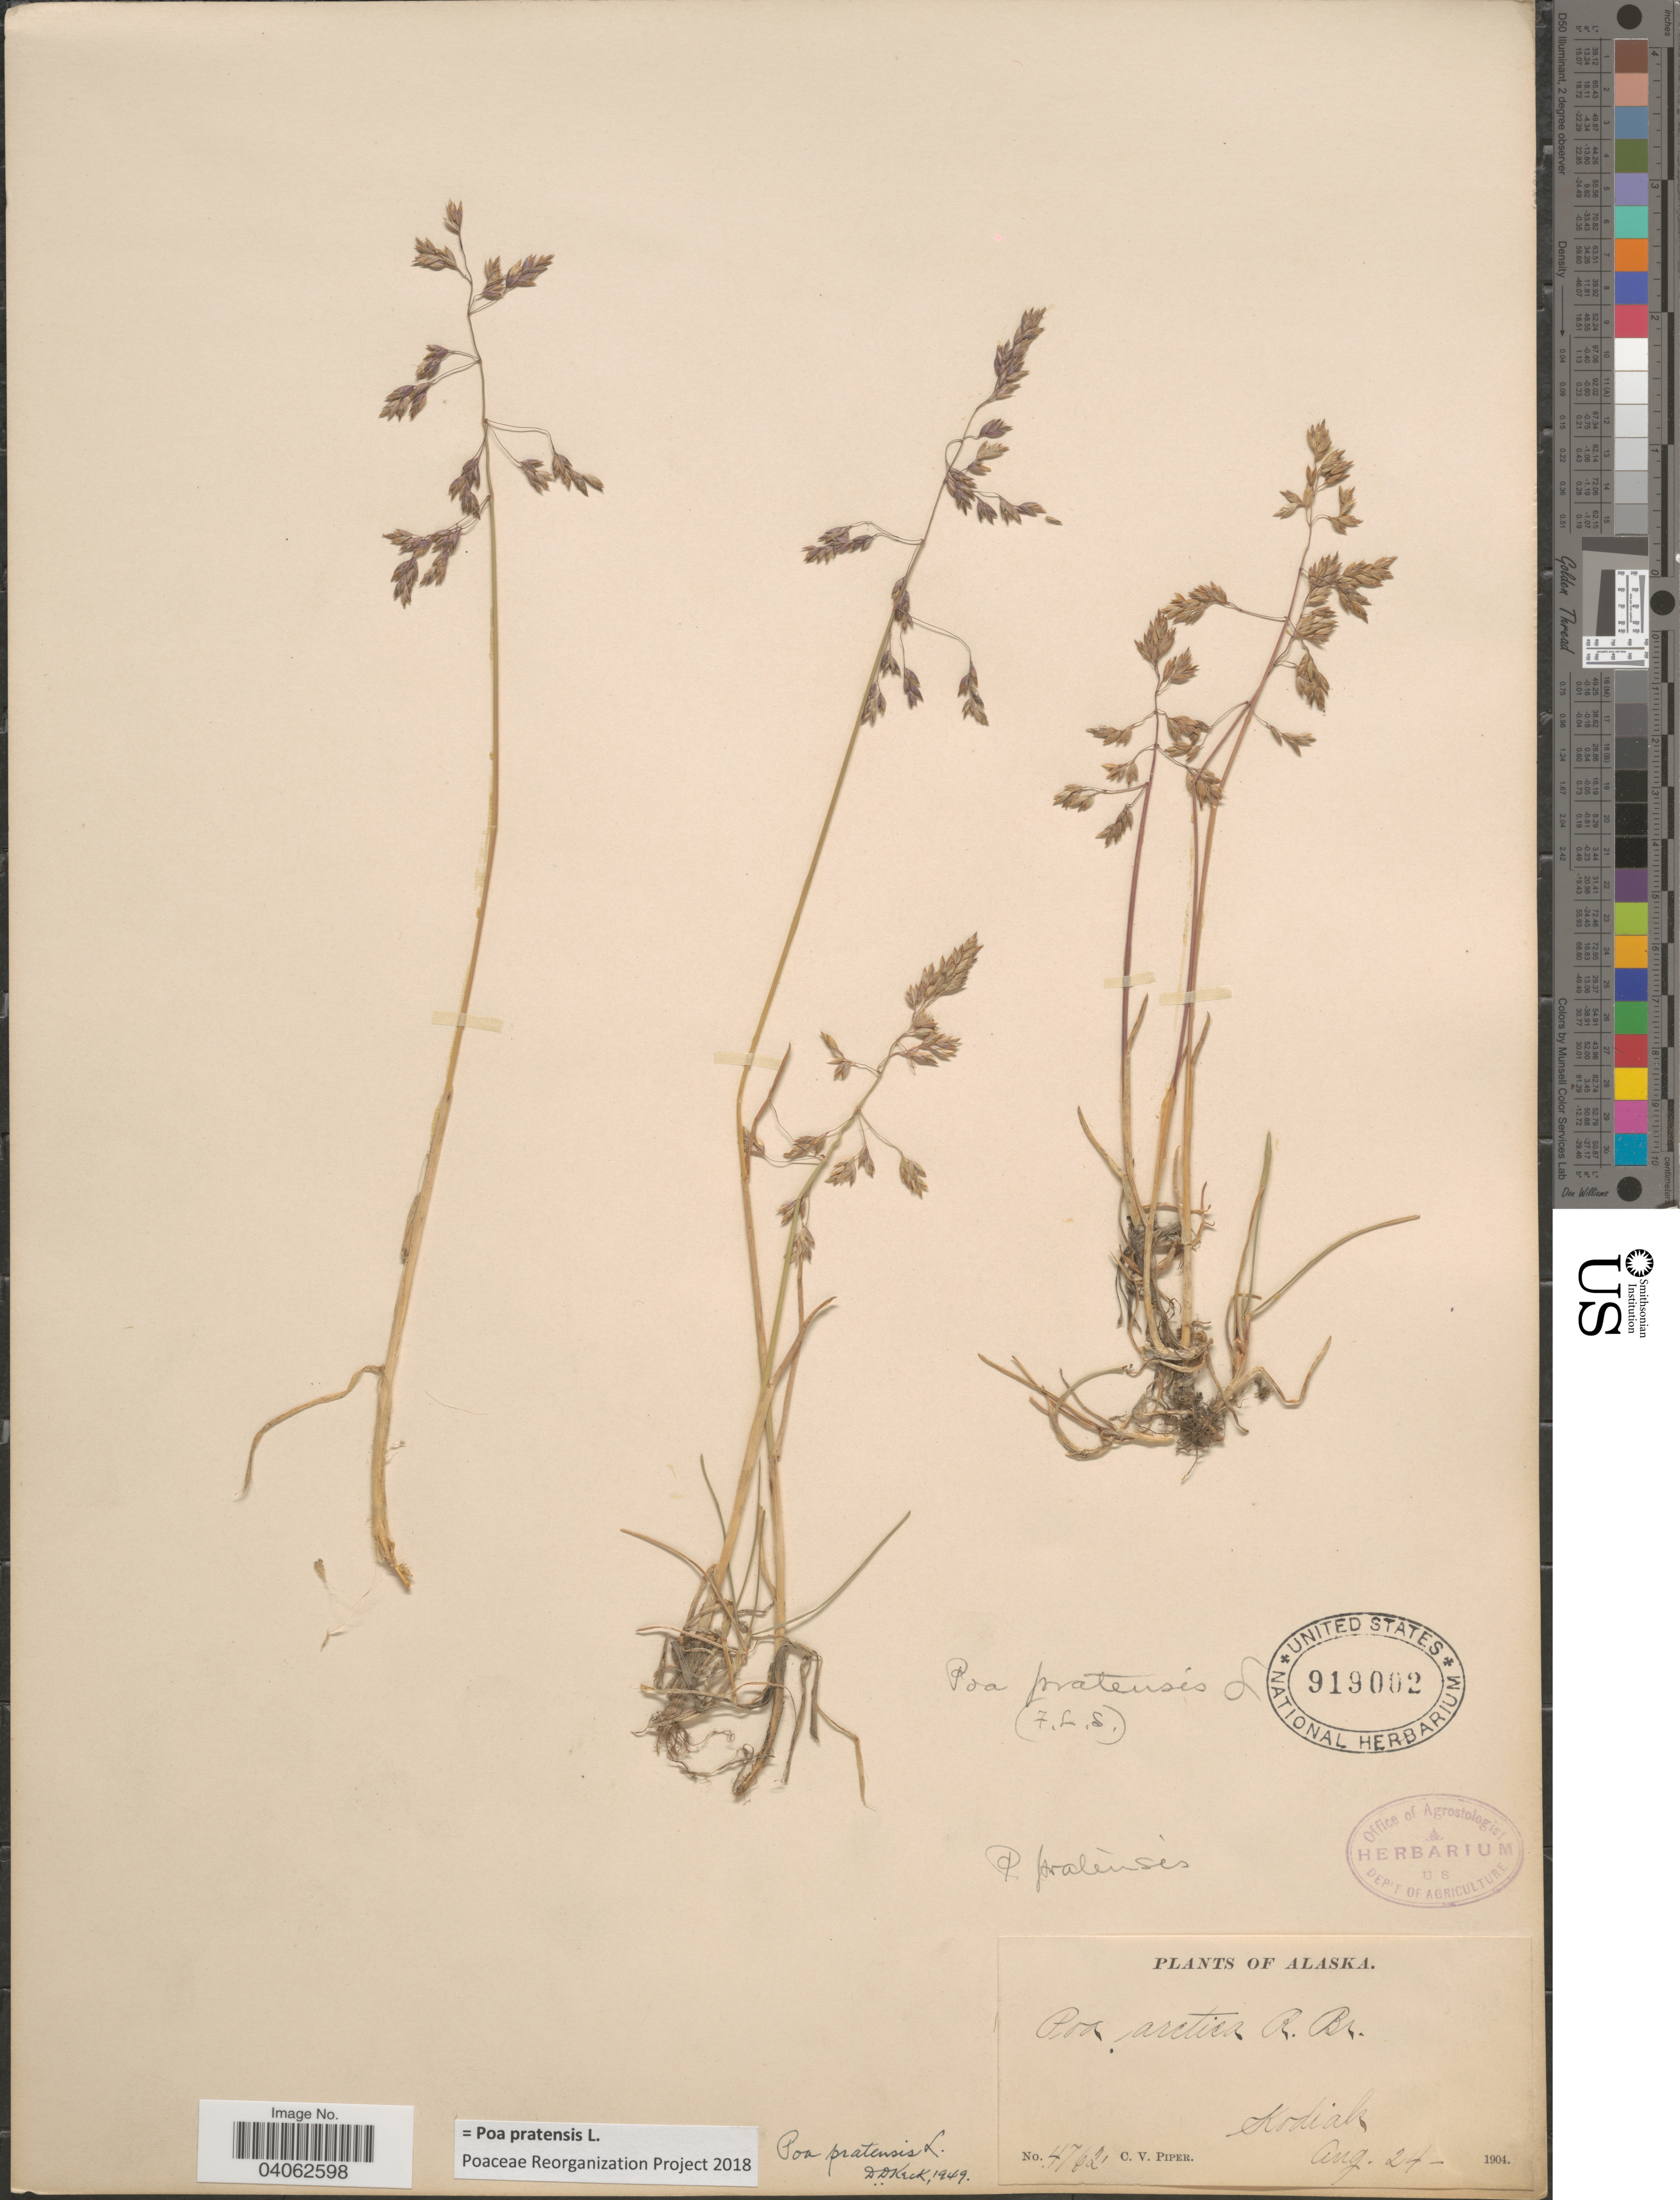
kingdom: Plantae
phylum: Tracheophyta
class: Liliopsida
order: Poales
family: Poaceae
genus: Poa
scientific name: Poa pratensis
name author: L.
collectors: C. V. Piper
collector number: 4762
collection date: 1904-08-24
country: United States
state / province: Alaska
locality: Kodiak.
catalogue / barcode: US 919002